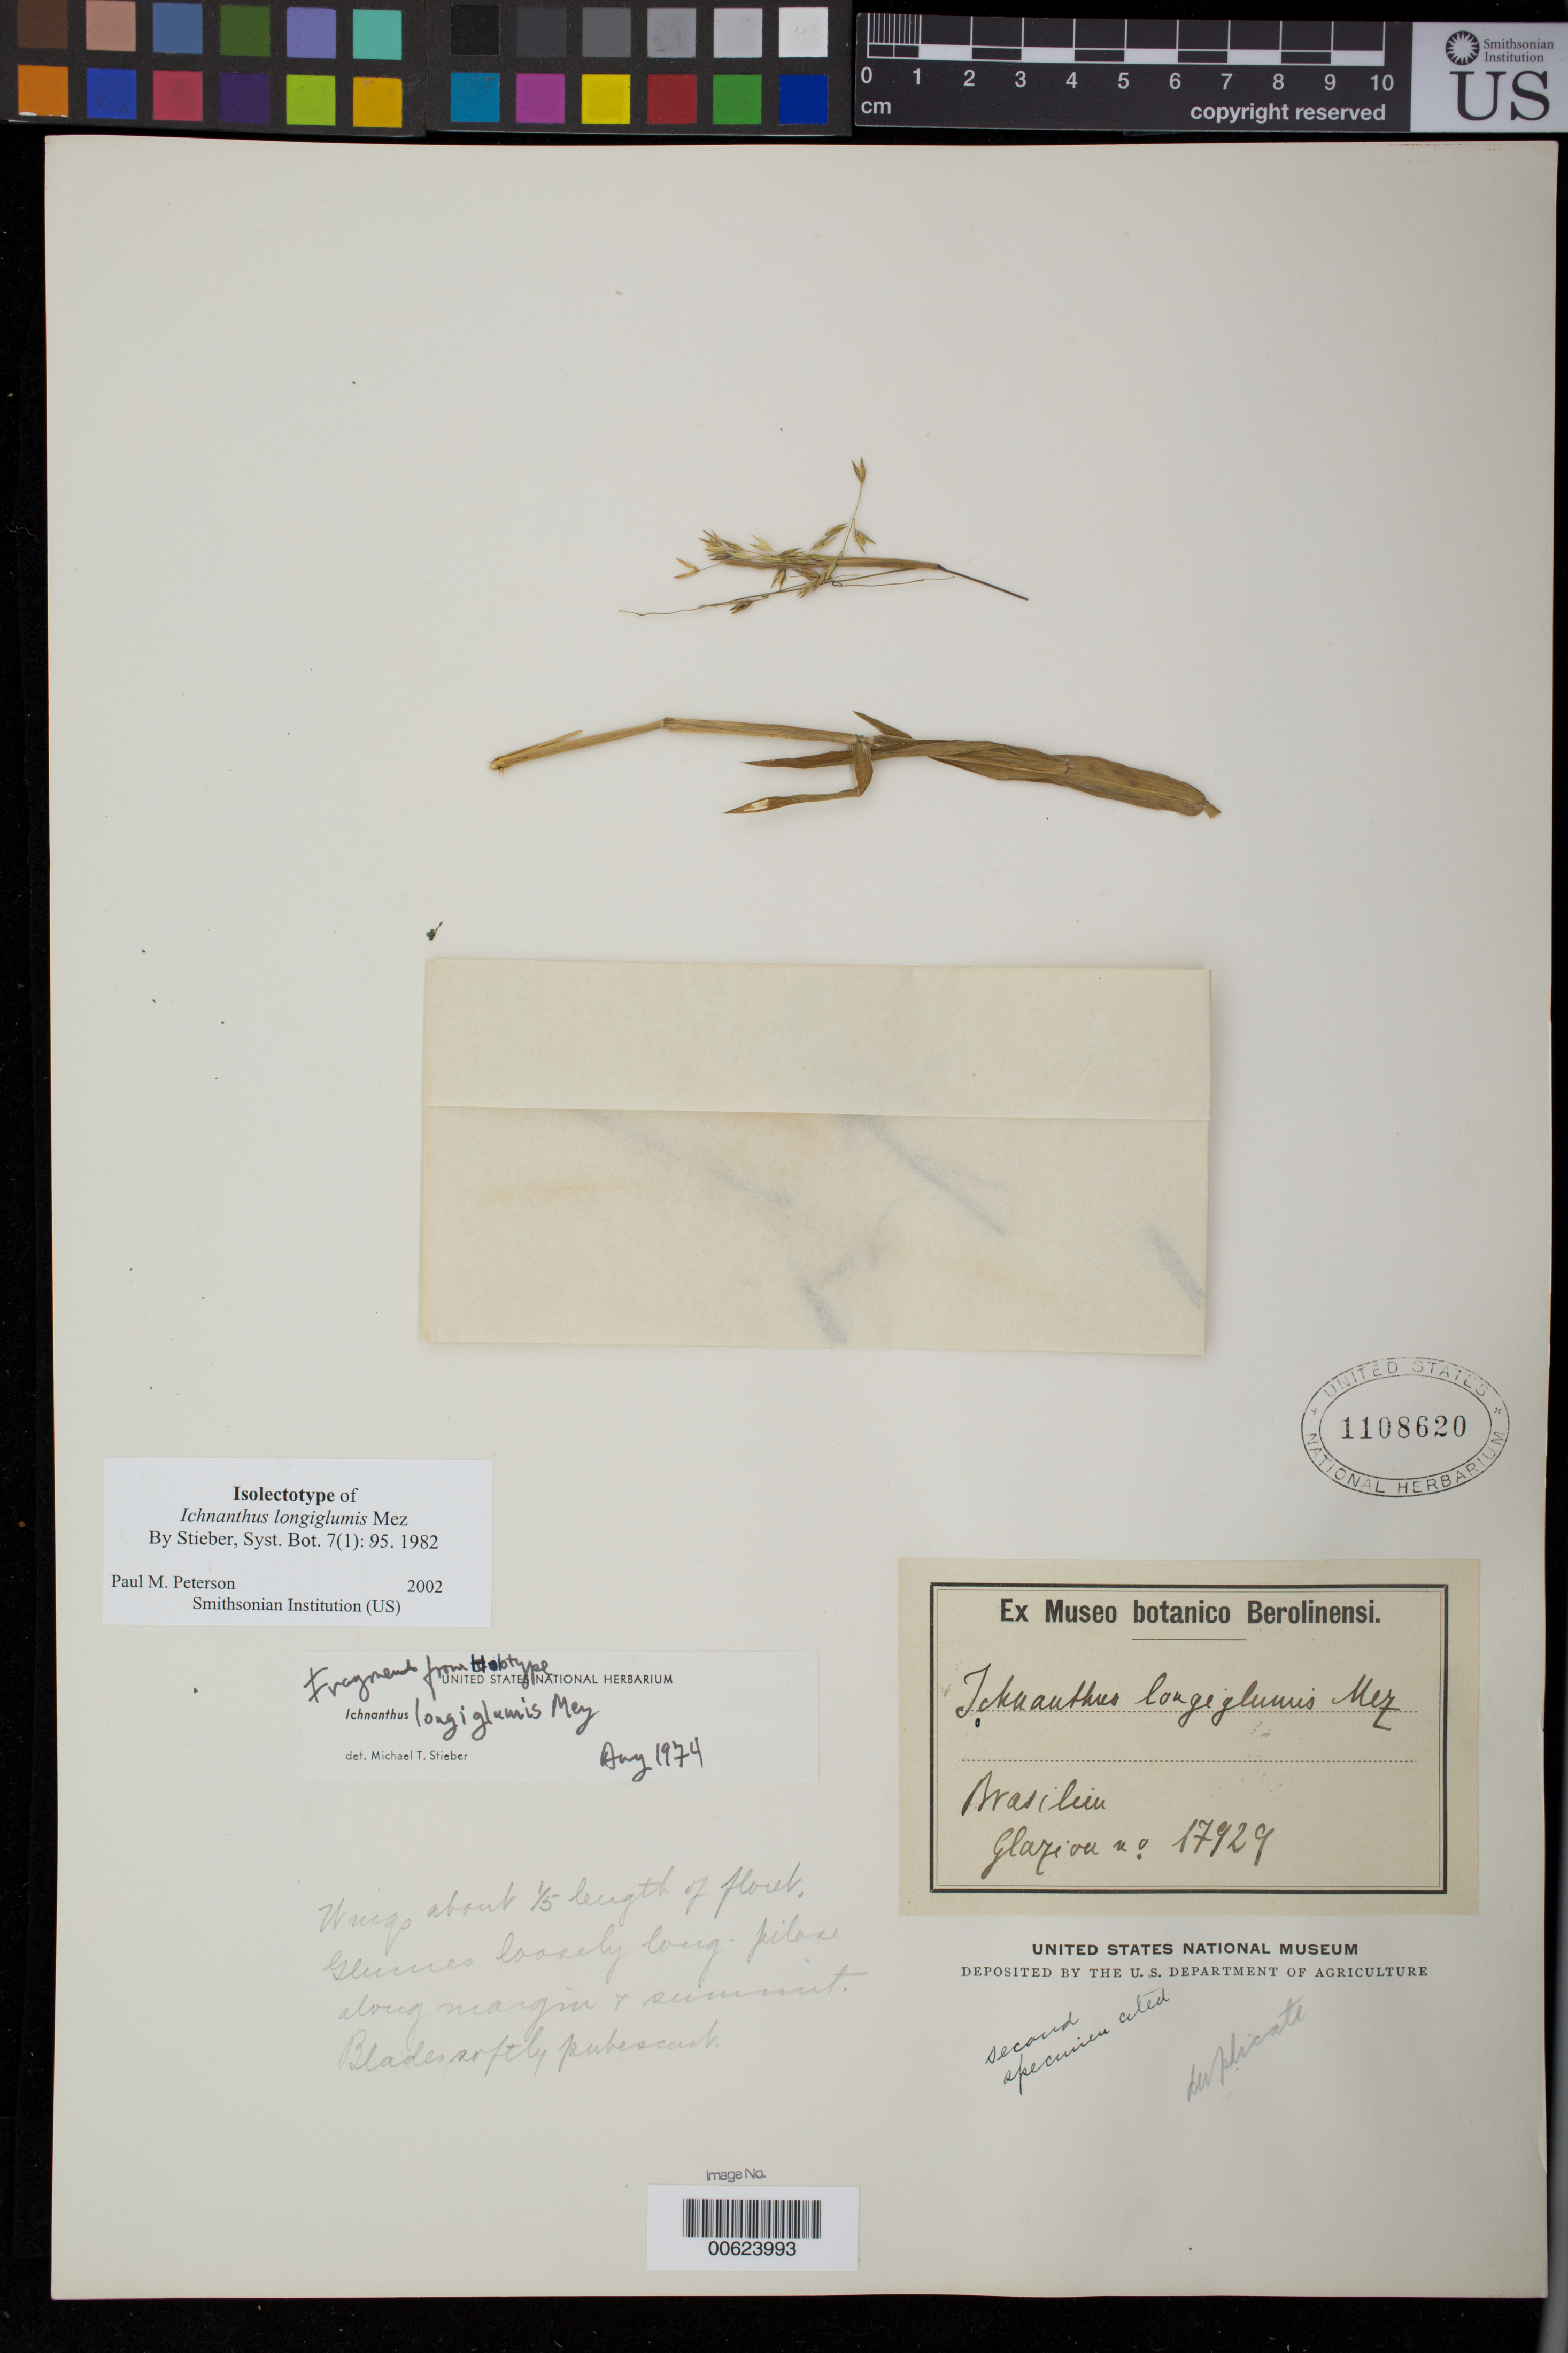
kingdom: Plantae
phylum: Tracheophyta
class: Liliopsida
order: Poales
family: Poaceae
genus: Ichnanthus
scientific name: Ichnanthus longiglumis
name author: Mez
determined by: Peterson, Paul M., (BOT), Smithsonian Institution - National Museum of Natural History (UNITED STATES)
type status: Isosyntype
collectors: A. F. M. Glaziou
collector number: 17929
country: Brazil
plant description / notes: Fragmentary material of type specimen ex herb. Berlin. Note: although all US sheets of Glaziou 17929 are cited & annotated "isolectotype", different sheets bear 2 different localities: Minas Gerais & Rio de Janeiro. Steiber cites the lectotype (B) as "Brazil, Rio de Janeiro, Pico de Itabira, among rocks, 21 Dec 1888, Glaziou 17929". [But note that Itabira is in Minas Gerais, not Rio de Janeiro.] The only US sheet with a collection date (USNH 1280067) has a different collection date (21 Oct. 1888) than the lectotype.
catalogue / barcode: US 1108620